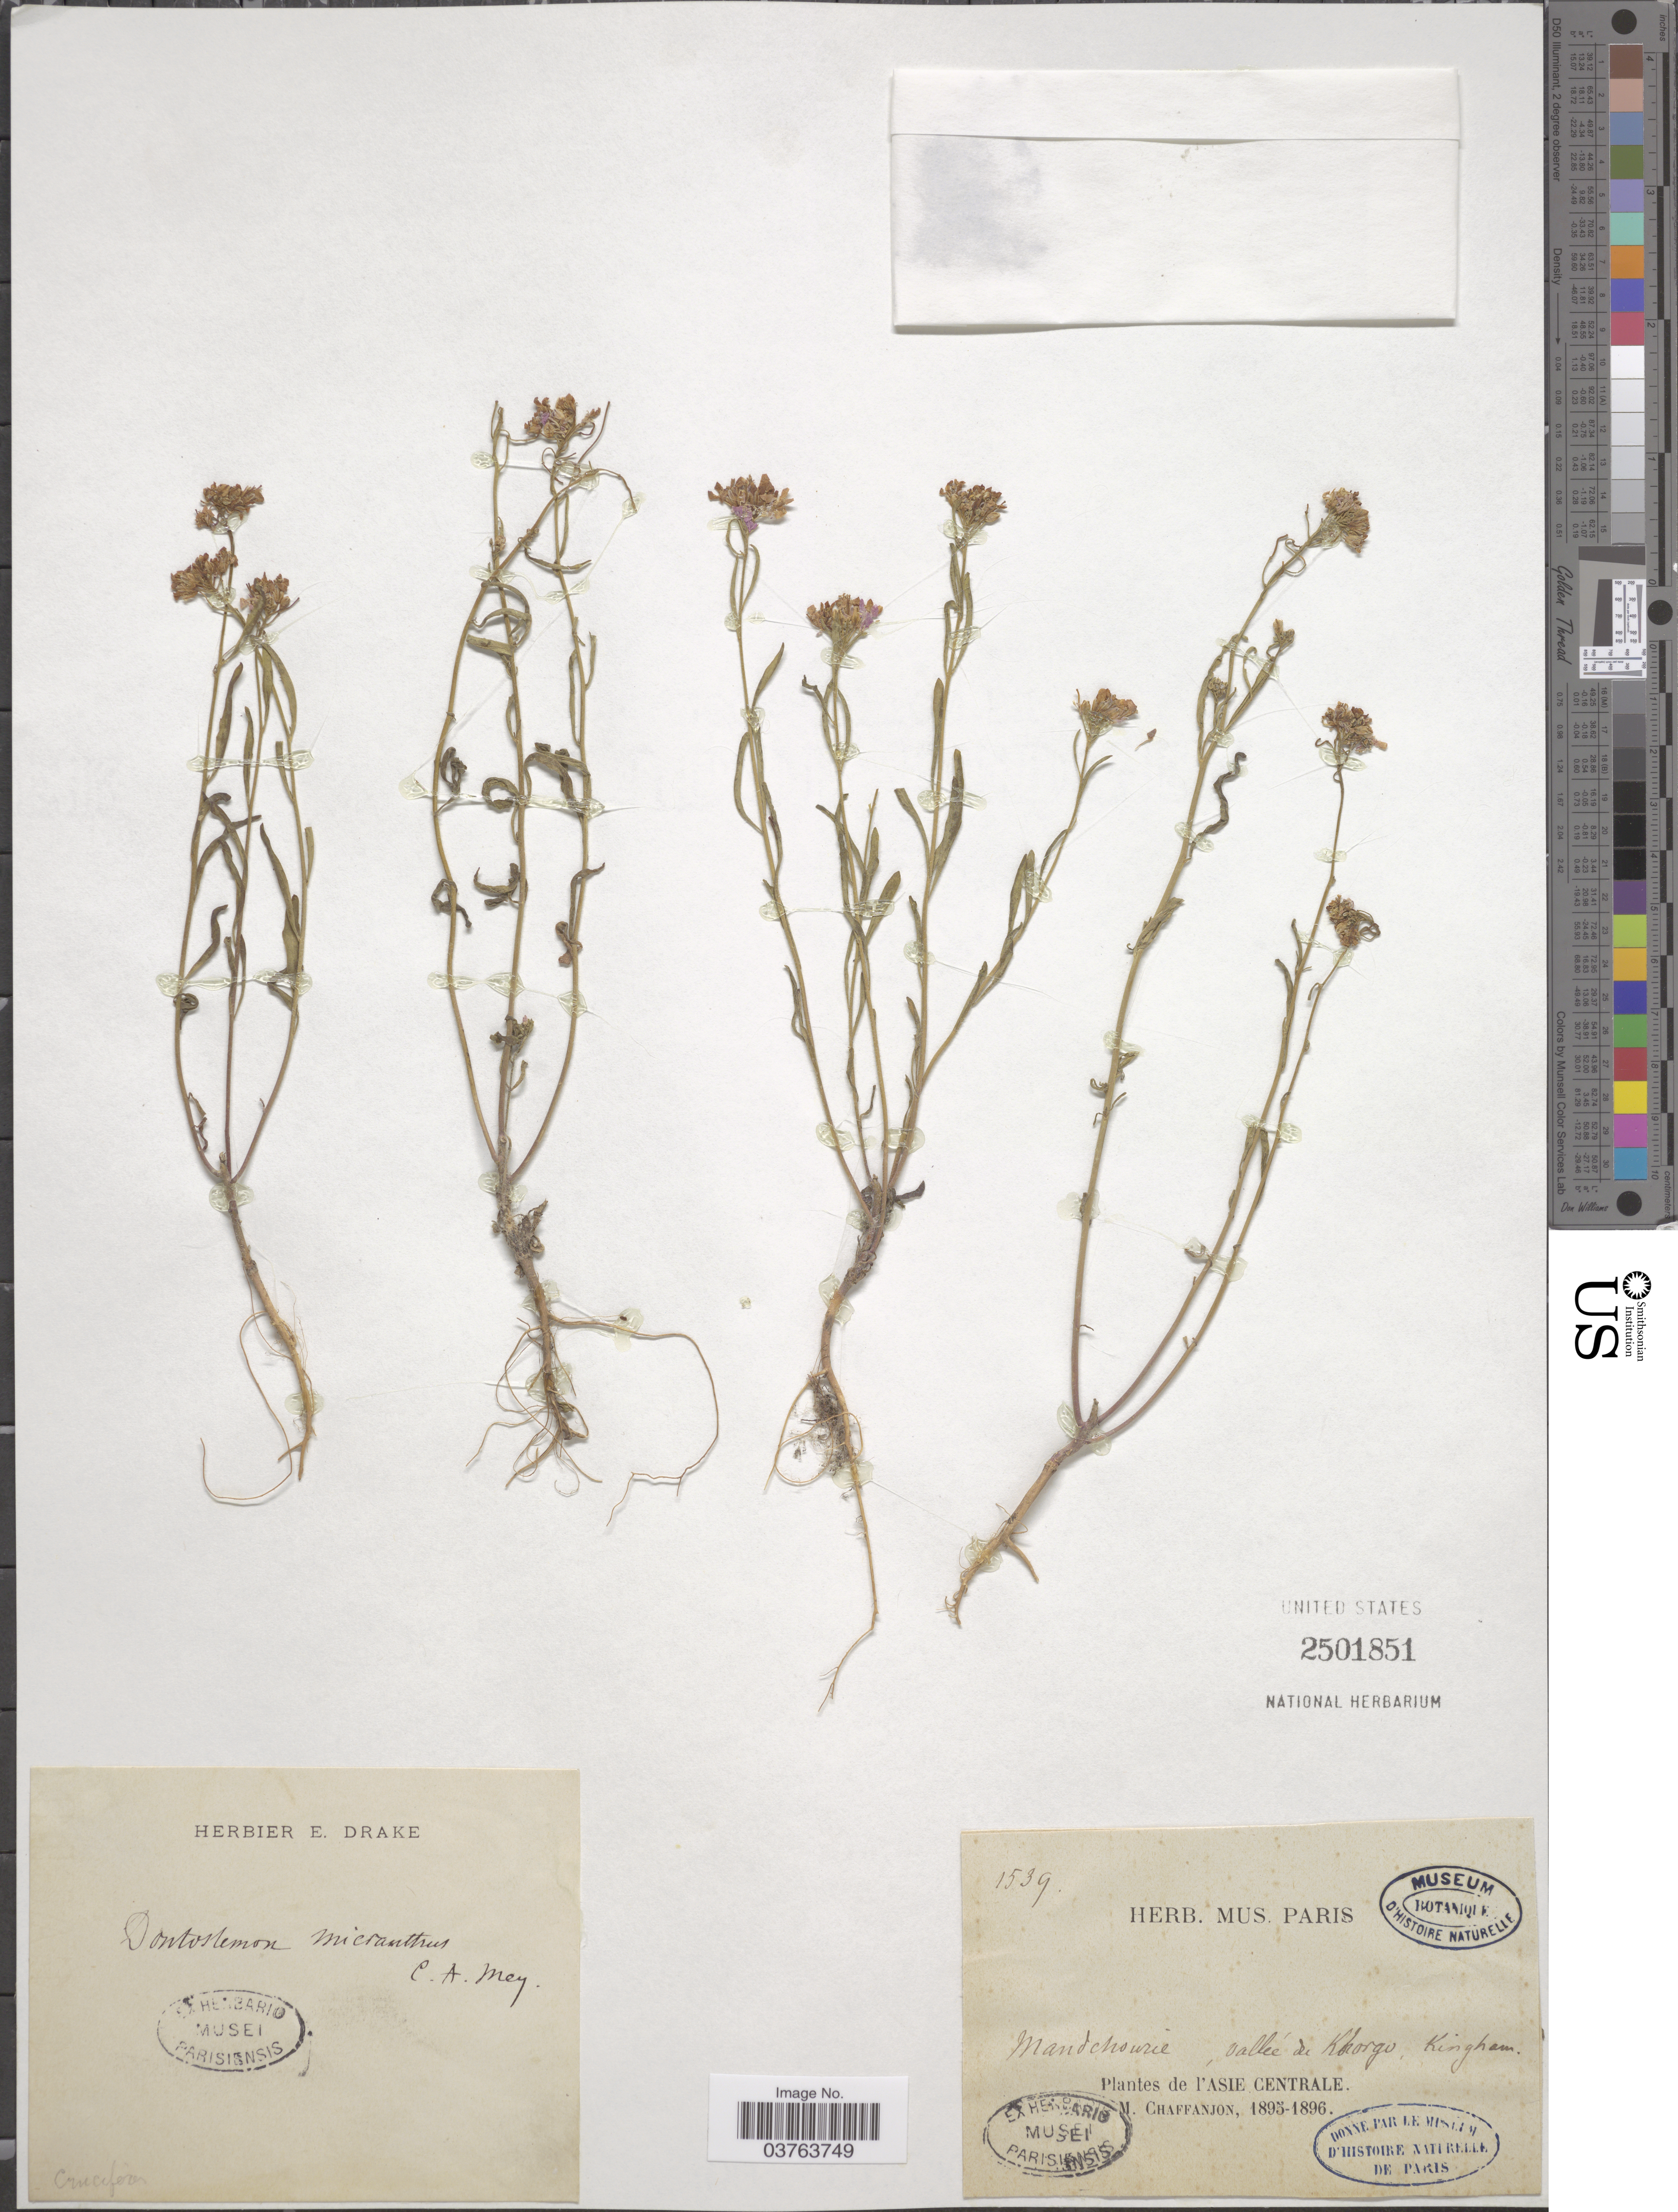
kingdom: Plantae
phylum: Tracheophyta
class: Magnoliopsida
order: Brassicales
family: Brassicaceae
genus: Dontostemon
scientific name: Dontostemon micranthus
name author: C.A. Mey.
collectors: M. Chaffanjon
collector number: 1539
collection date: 1895/1896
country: China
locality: Mandchourie, vallée de Khorgo, Kingham. L'Asie Centrale.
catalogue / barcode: US 2501851